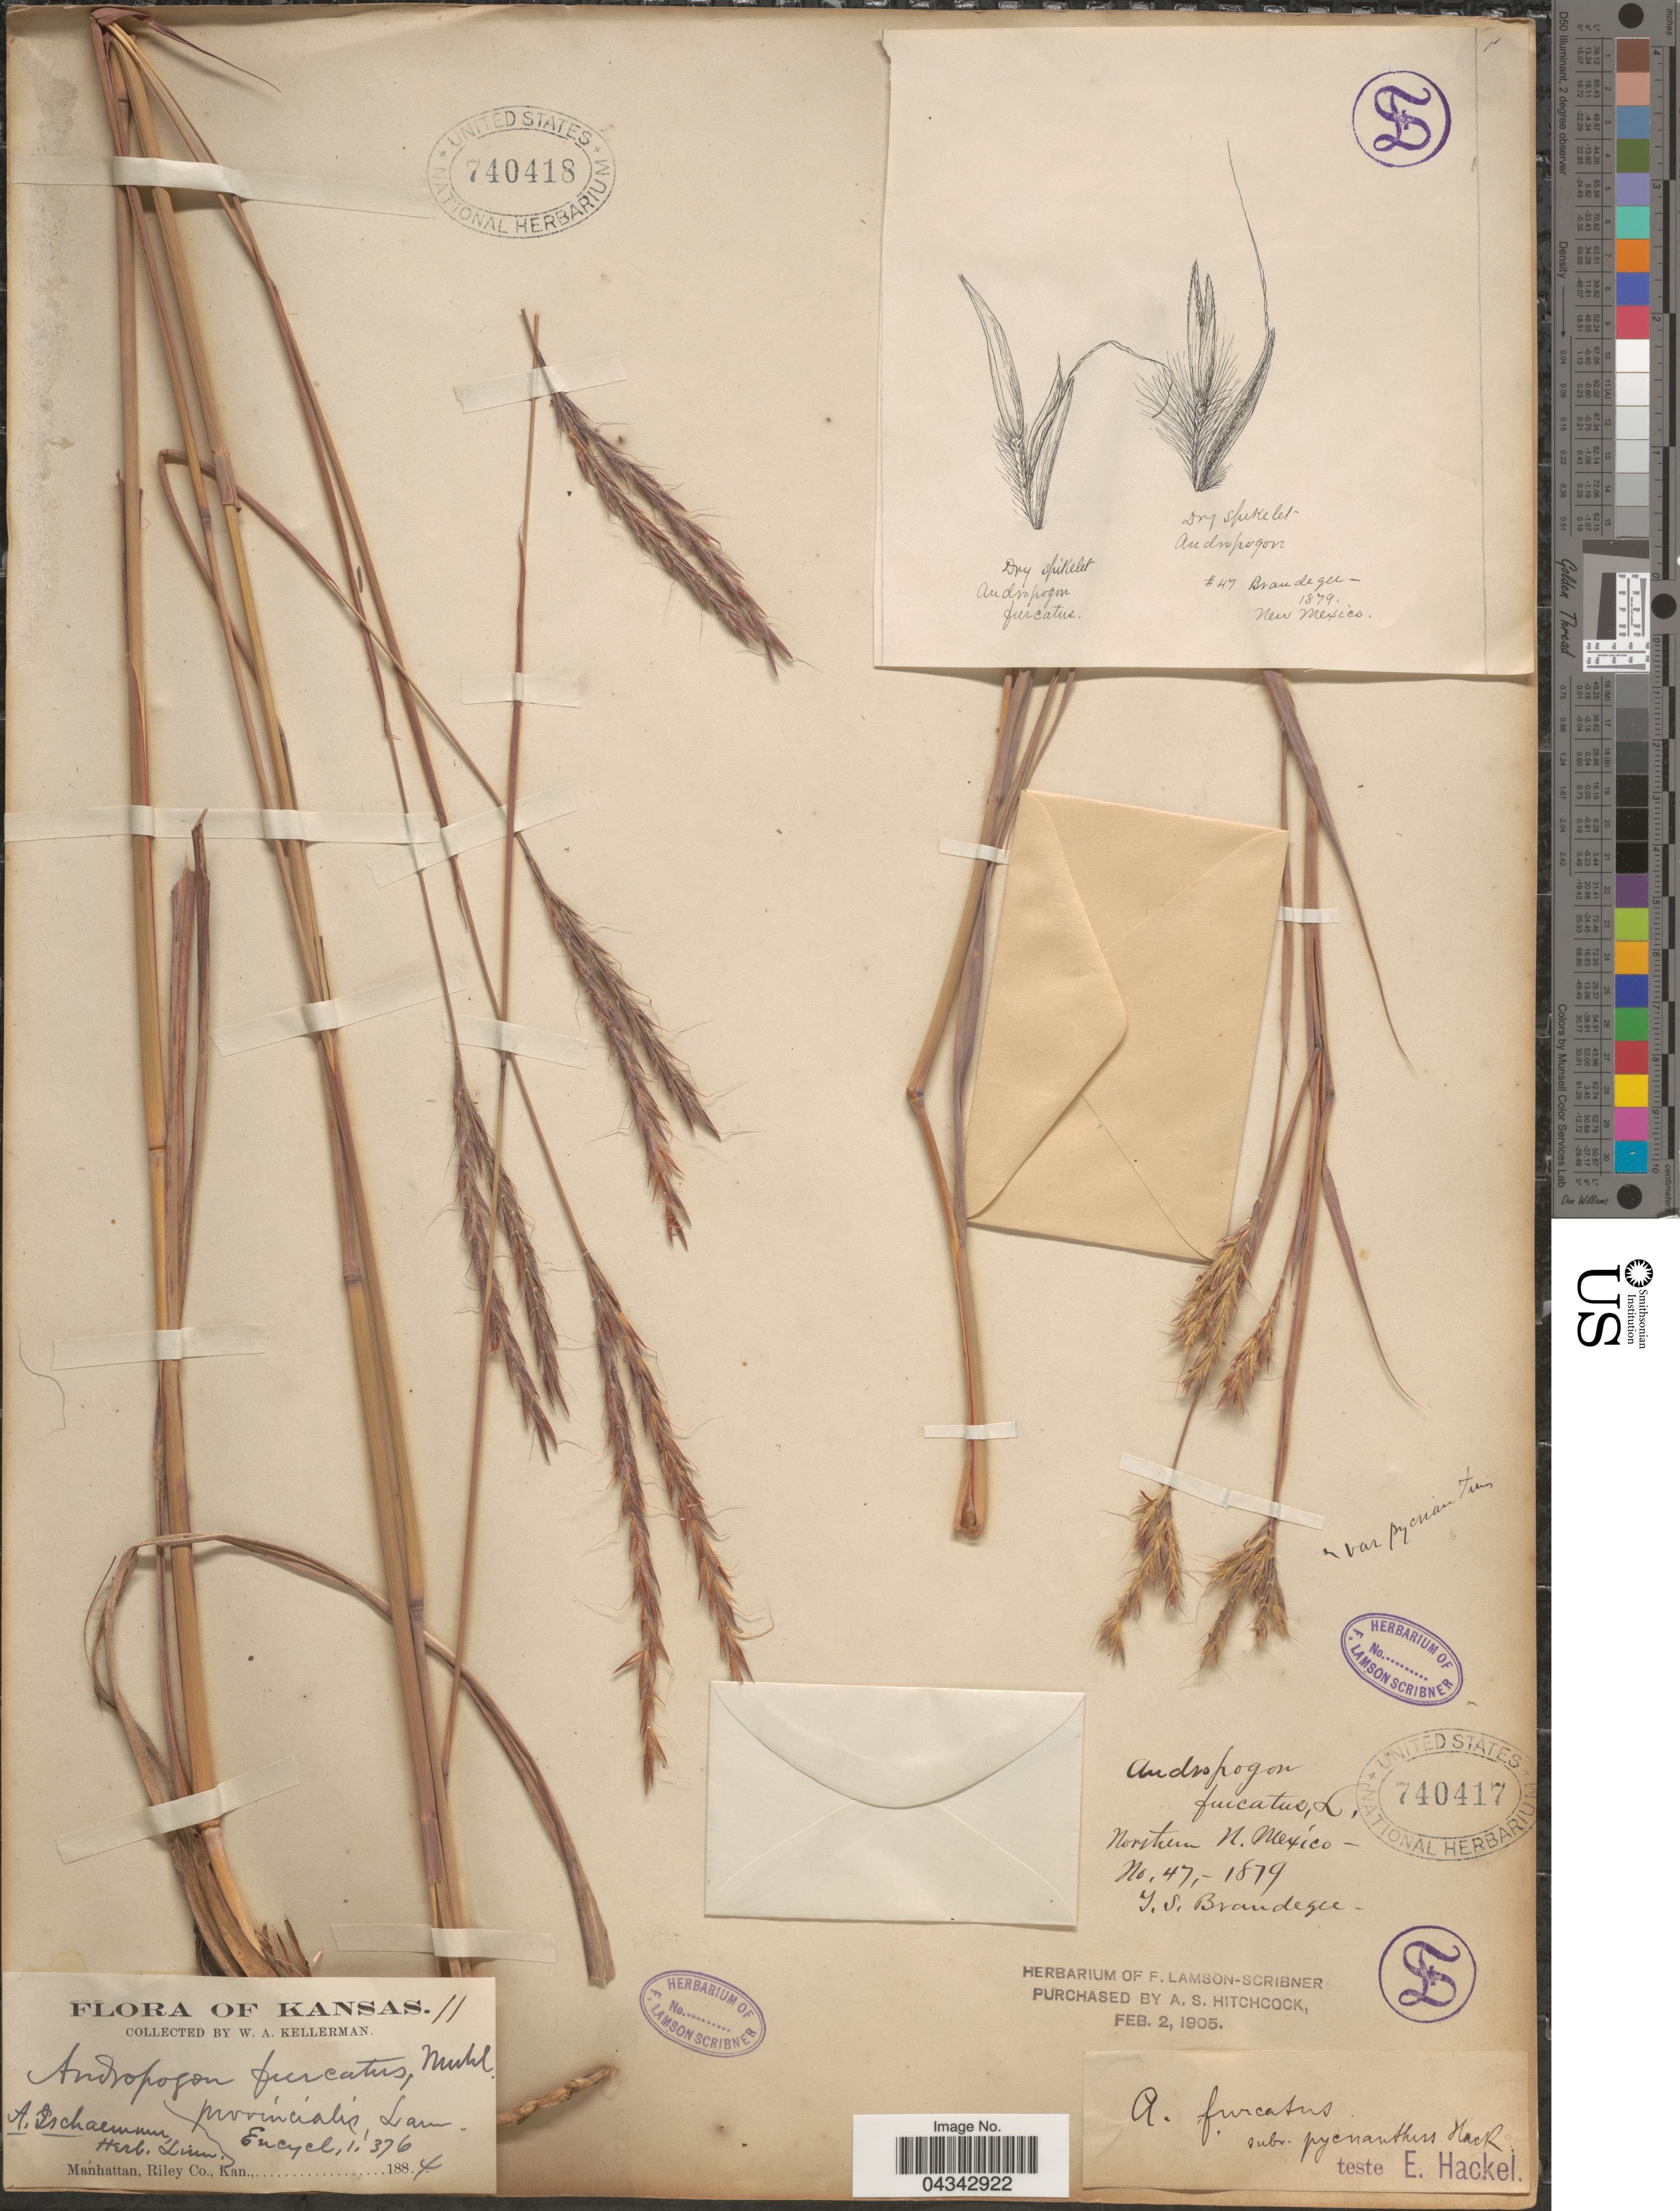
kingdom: Plantae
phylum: Tracheophyta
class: Liliopsida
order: Poales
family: Poaceae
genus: Andropogon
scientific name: Andropogon gerardii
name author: Vitman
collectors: W. Kellerman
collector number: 11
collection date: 1884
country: United States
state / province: Kansas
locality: Manhattan, Riley Co.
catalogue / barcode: US 740418-2